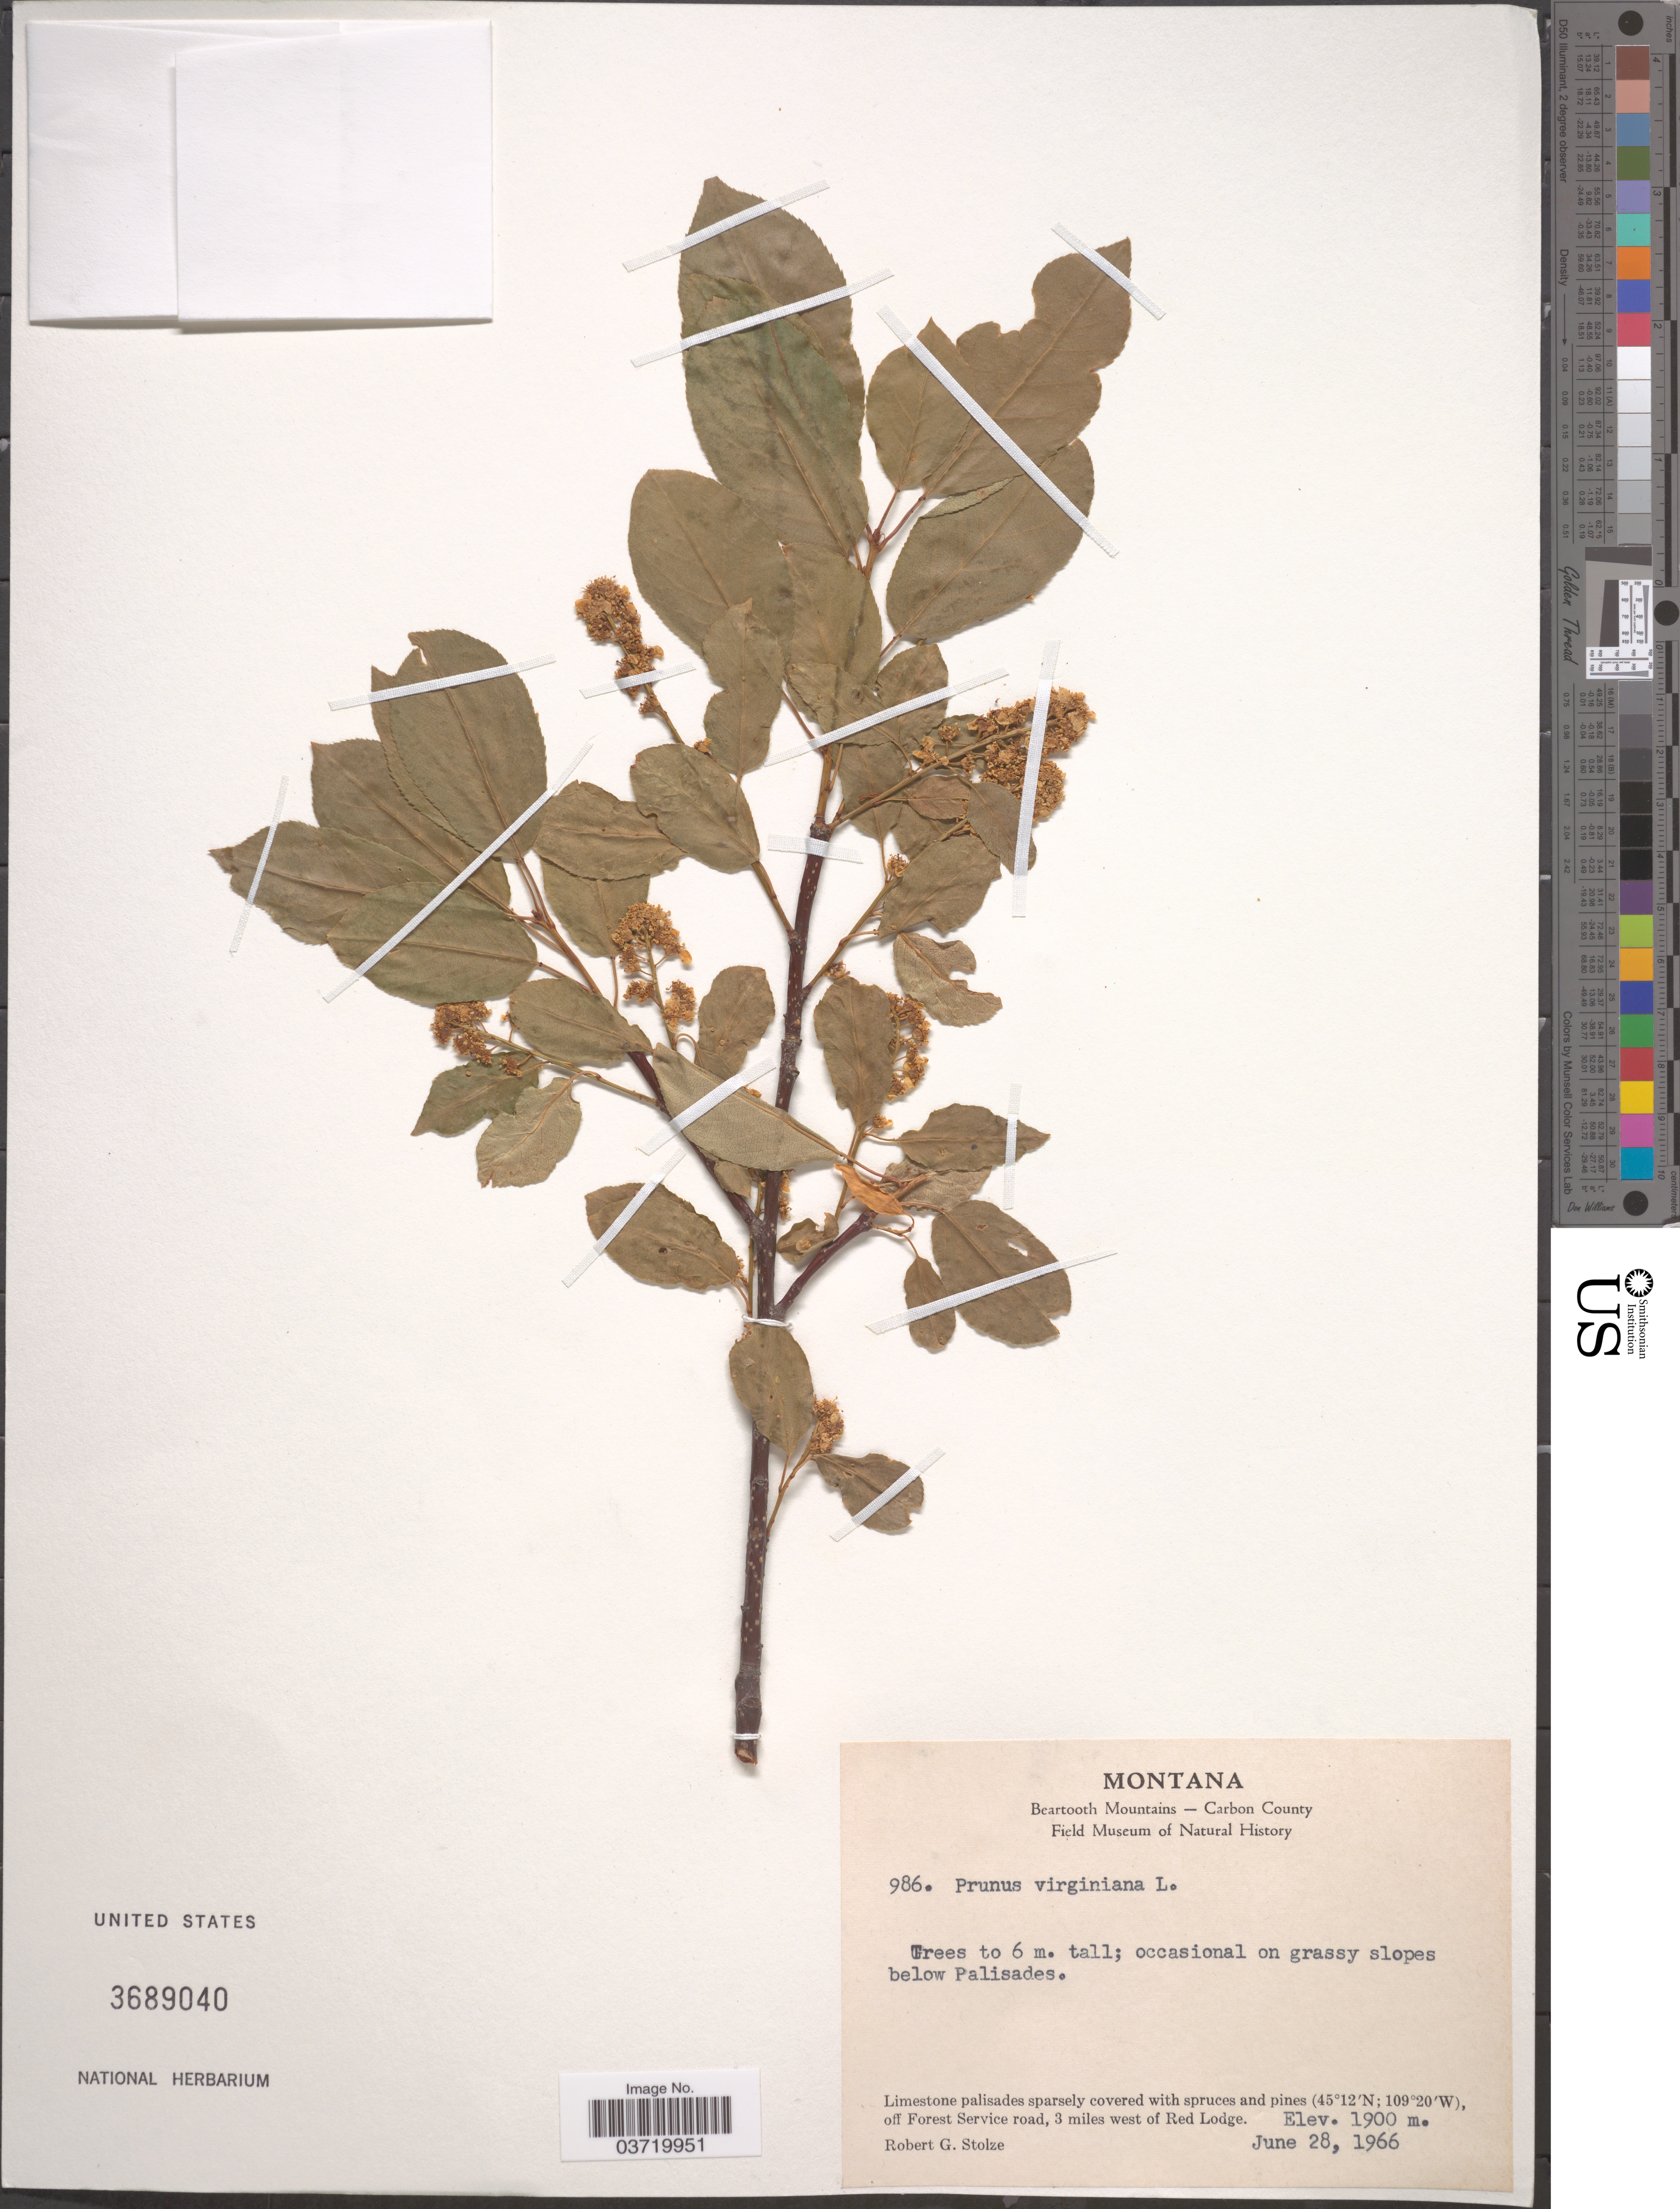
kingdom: Plantae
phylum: Tracheophyta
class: Magnoliopsida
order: Rosales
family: Rosaceae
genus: Prunus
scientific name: Prunus virginiana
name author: L.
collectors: R. G. Stolze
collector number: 986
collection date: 1966-06-28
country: United States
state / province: Montana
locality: Beartooth Mountains - Carbon County. Off Forest Service road, 3 miles west of Red Lodge.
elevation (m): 1900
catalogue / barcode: US 3689040